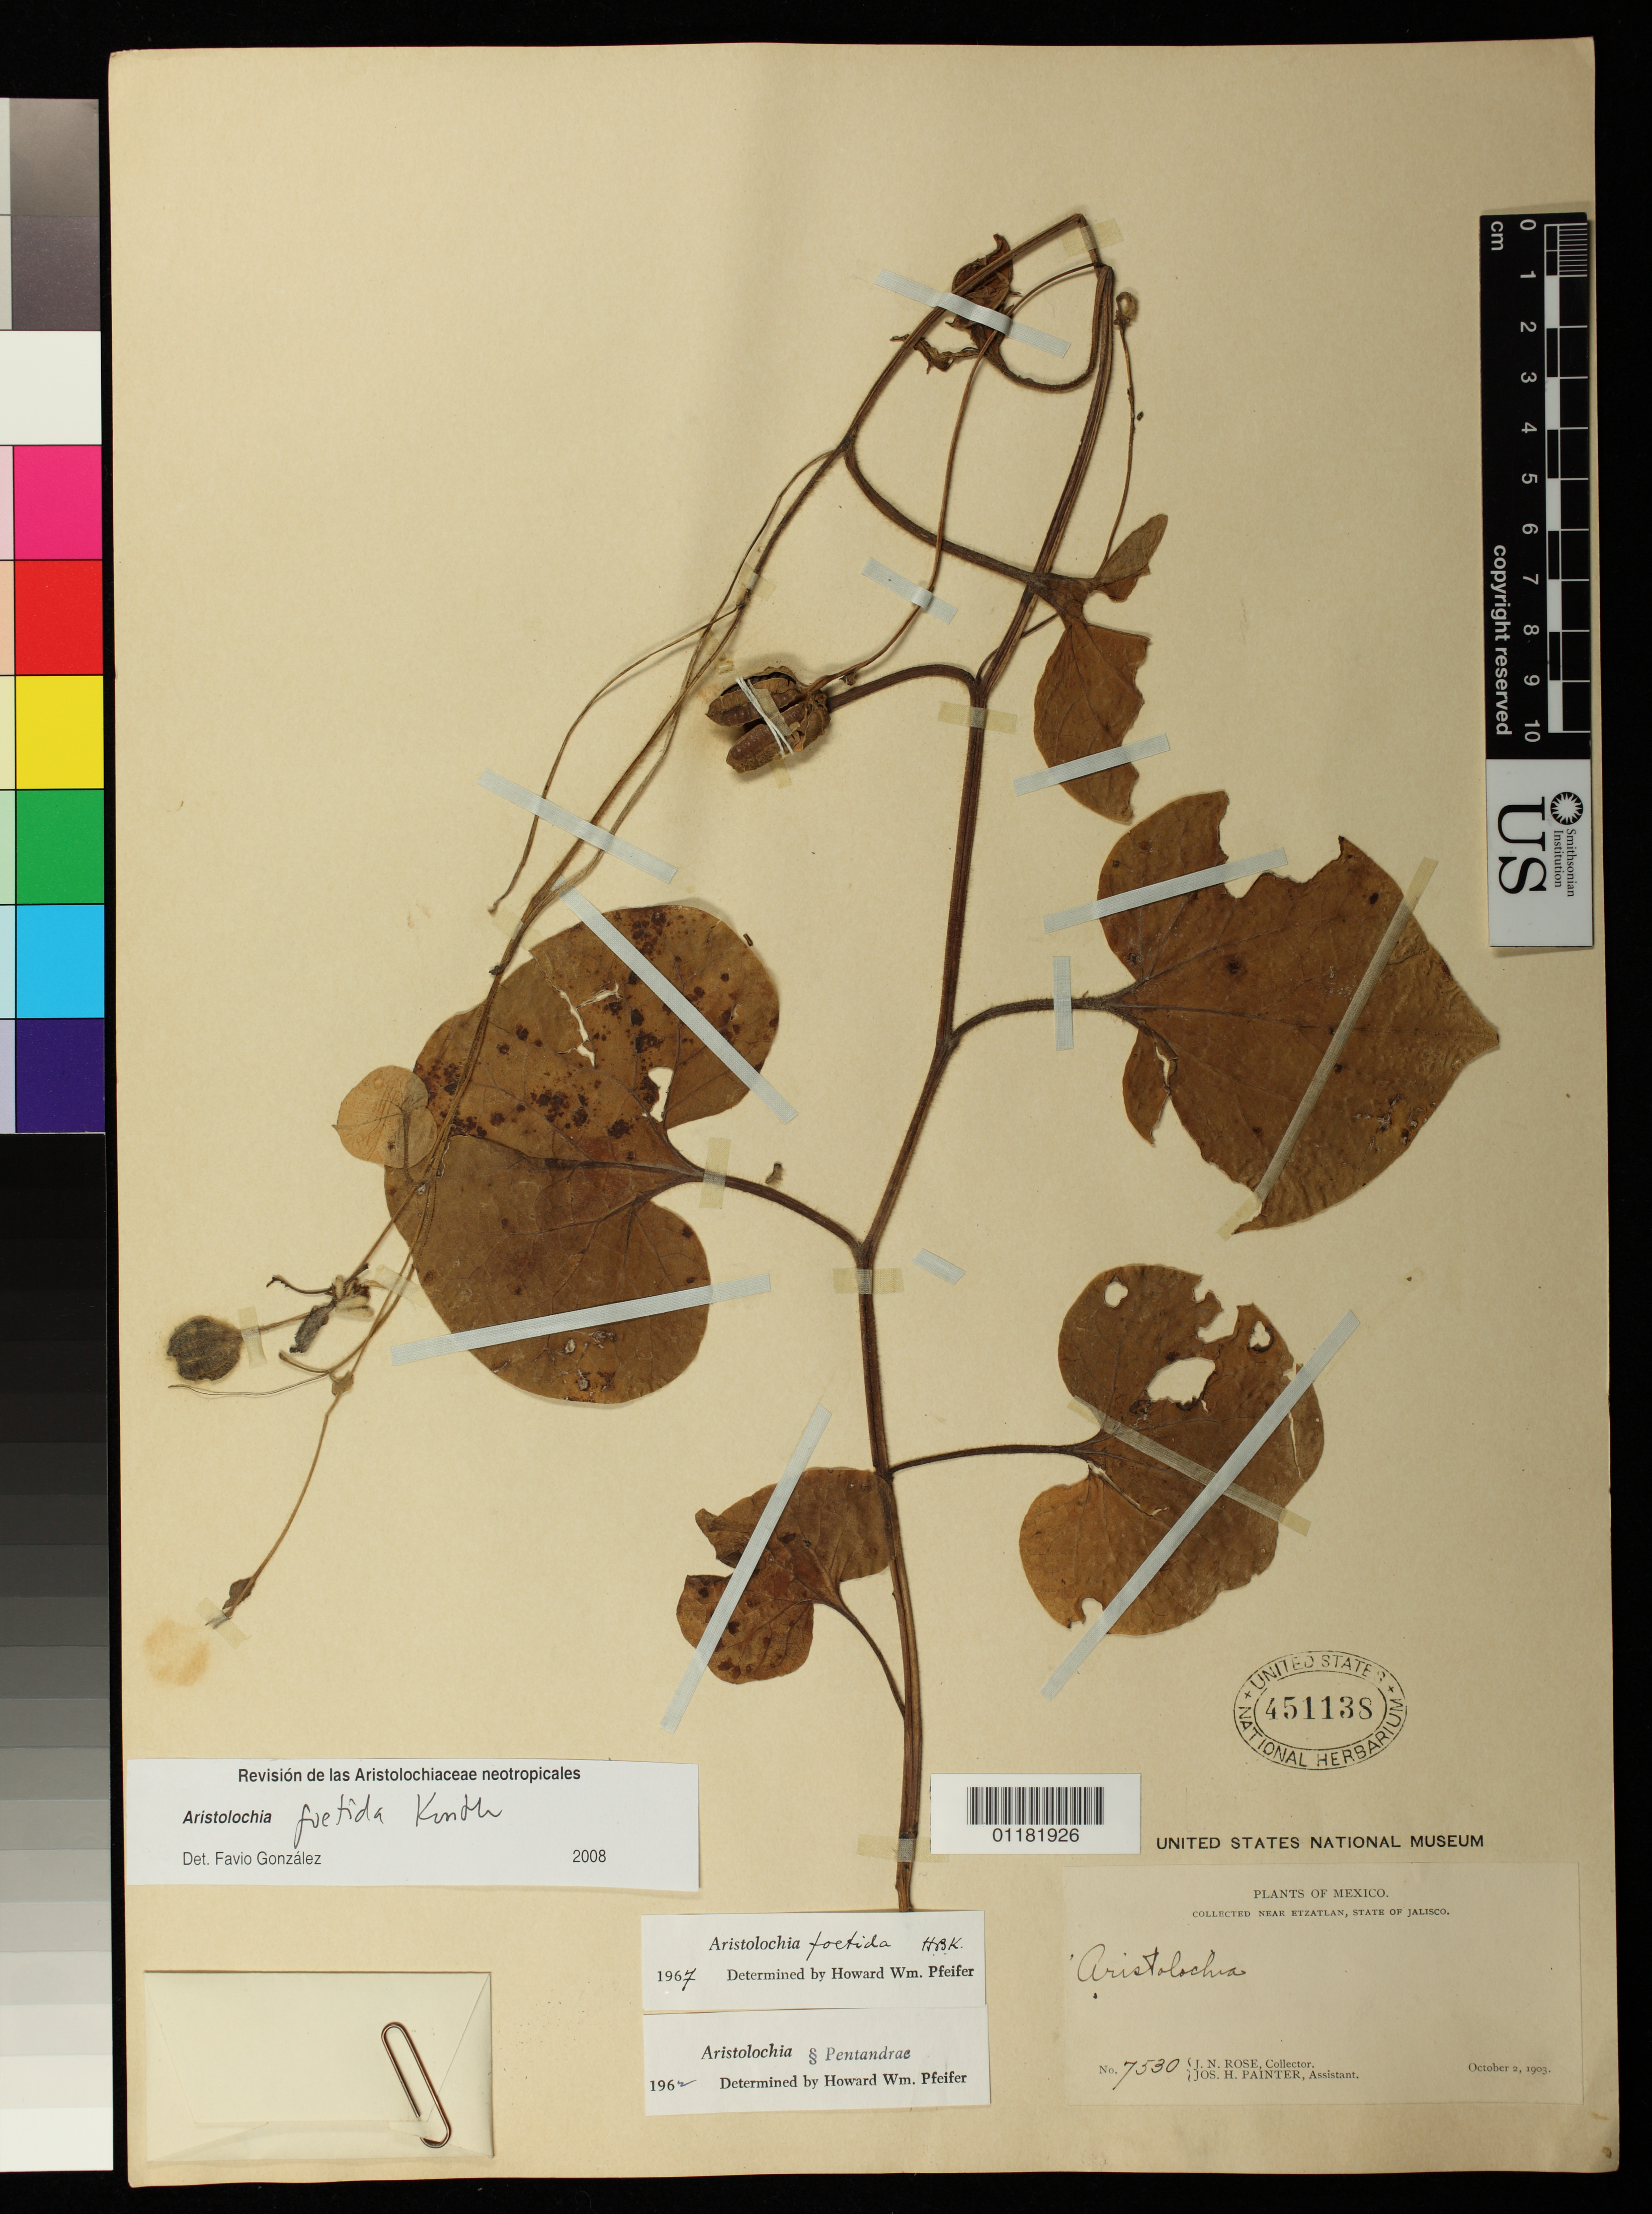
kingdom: Plantae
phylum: Tracheophyta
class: Magnoliopsida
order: Piperales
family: Aristolochiaceae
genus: Aristolochia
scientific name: Aristolochia foetida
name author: Kunth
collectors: J. N. Rose & J. H. Painter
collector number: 7530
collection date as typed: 02 Oct 1903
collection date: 1903-10-02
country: Mexico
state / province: Jalisco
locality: Near Etzatlan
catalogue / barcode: US 451138